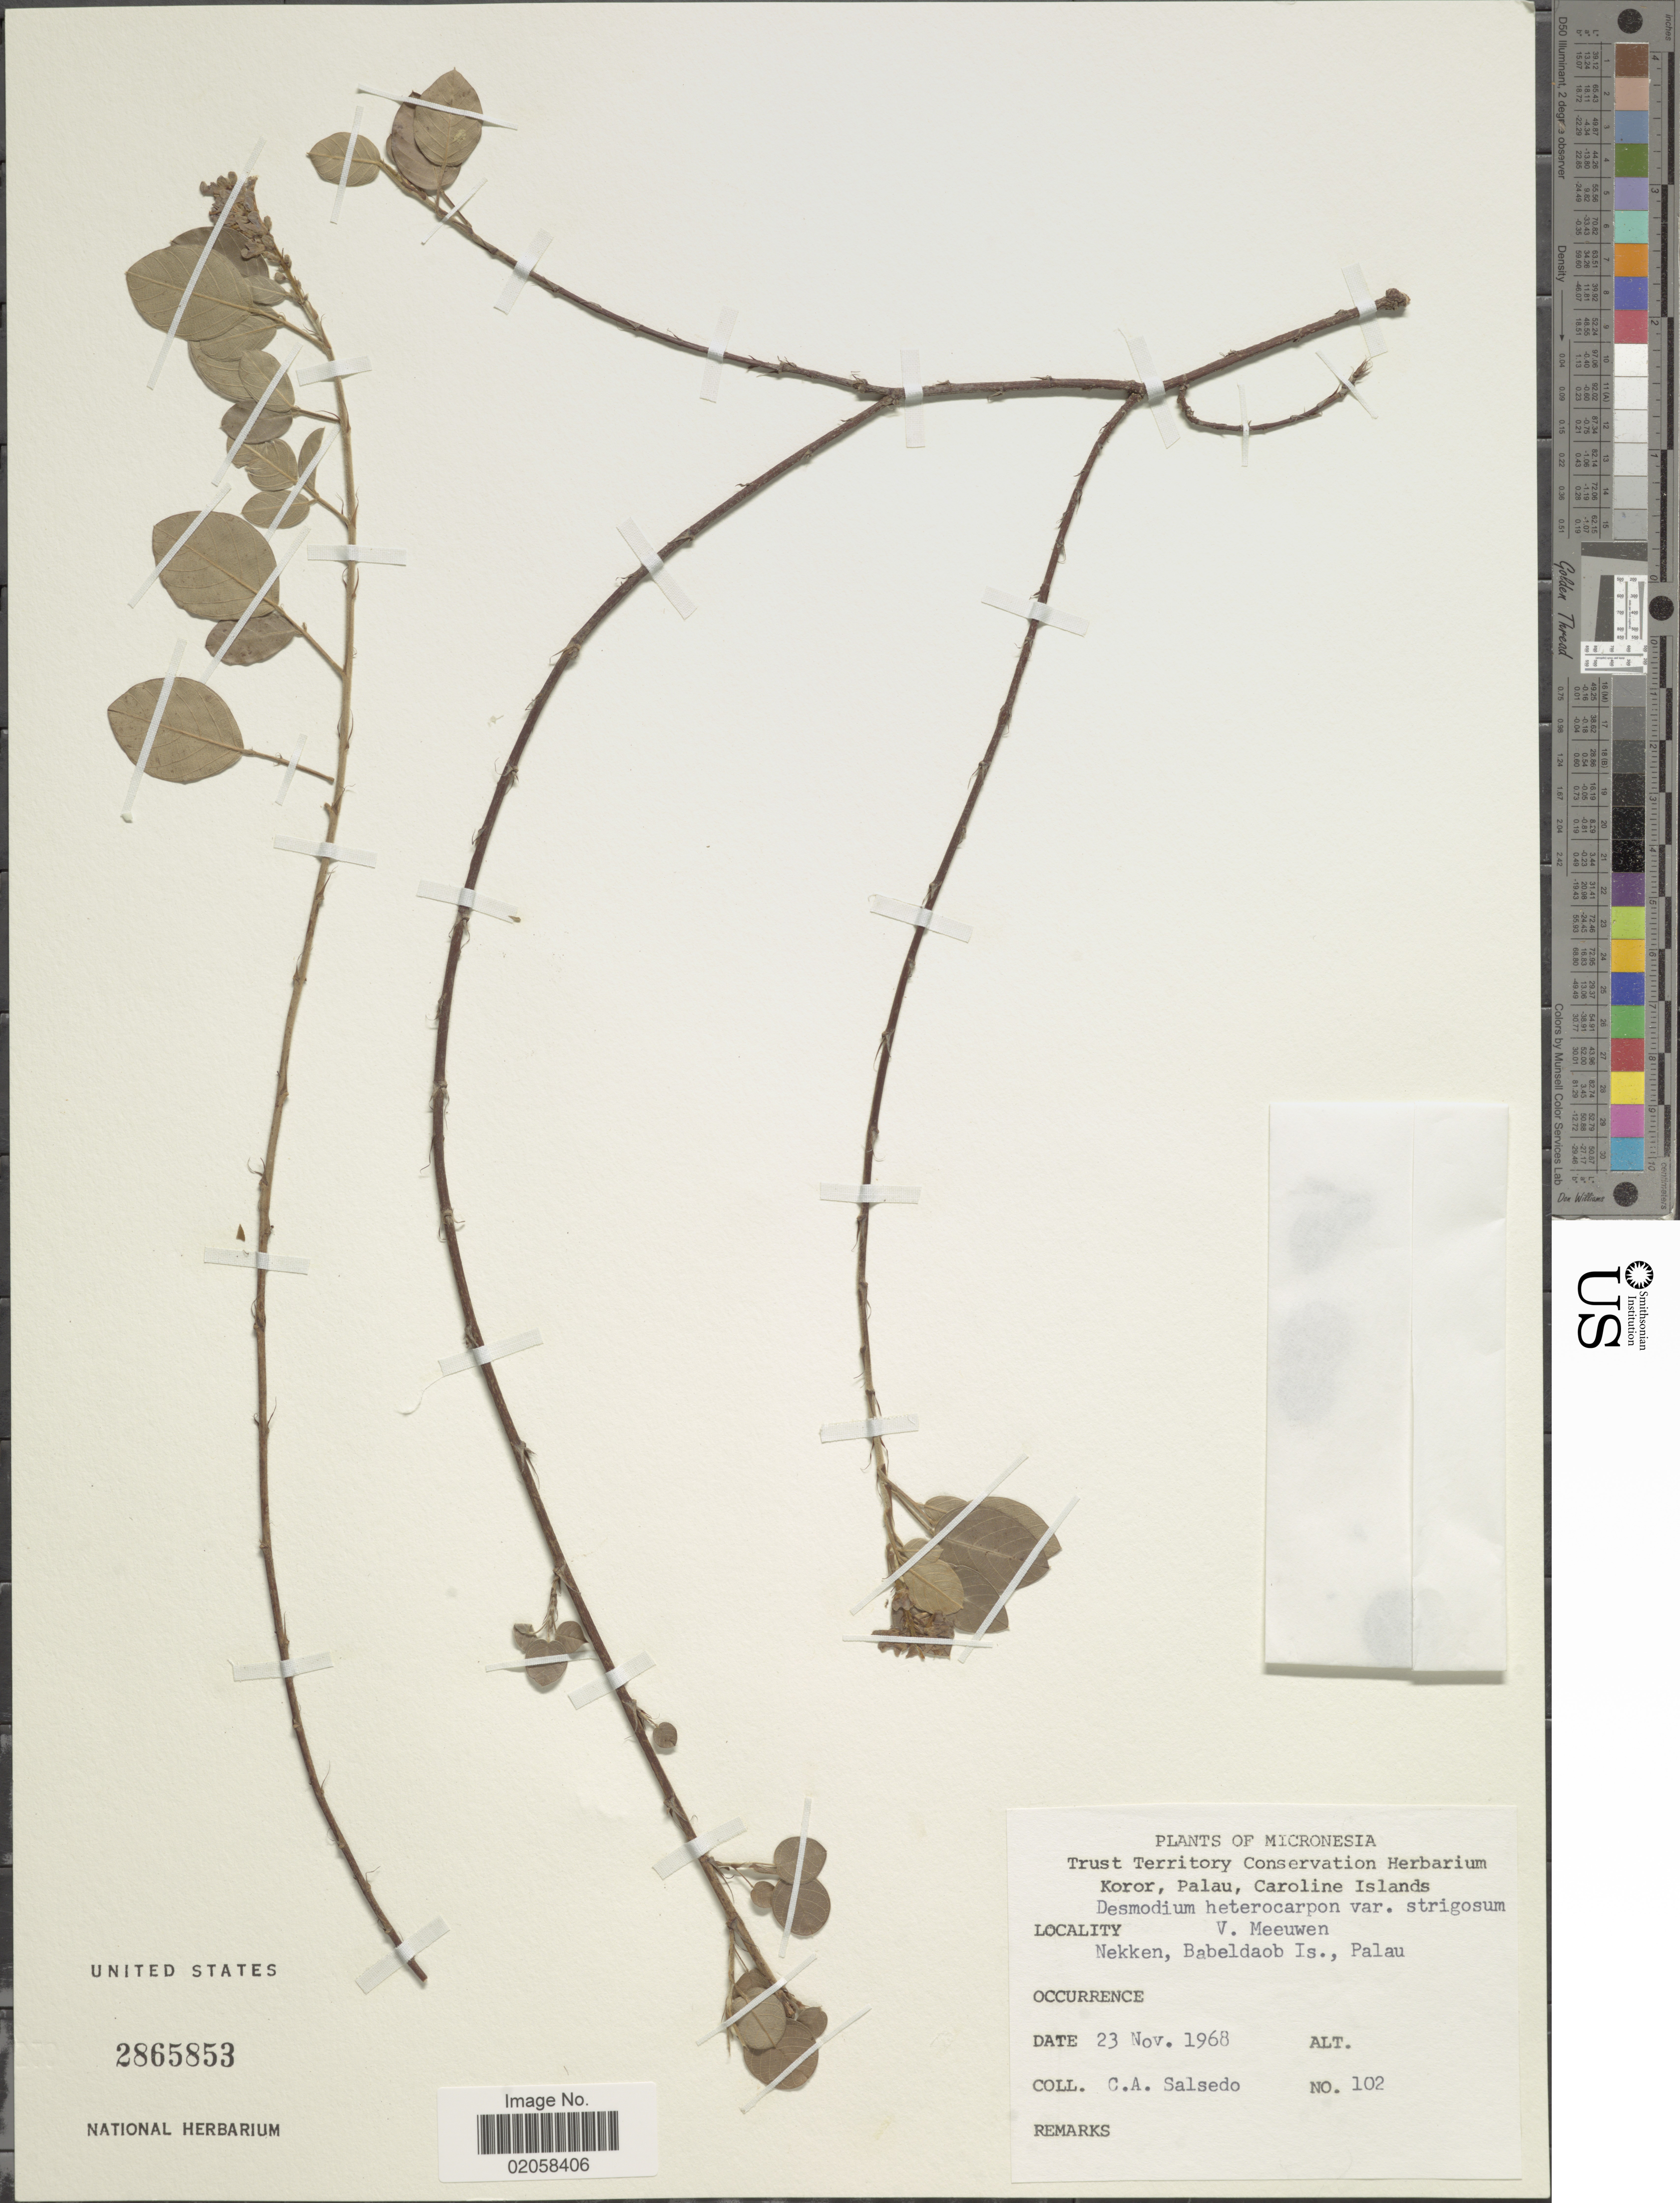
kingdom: Plantae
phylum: Tracheophyta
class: Magnoliopsida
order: Fabales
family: Fabaceae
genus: Grona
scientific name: Grona heterocarpos var. strigosa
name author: (Meeuwen) H. Ohashi & K. Ohashi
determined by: Strong, Mark T., (BOT), Smithsonian Institution - National Museum of Natural History (UNITED STATES)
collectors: C.A. Salsedo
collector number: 102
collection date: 1968-11-23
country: Palau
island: Babeldaob [Babelthuap]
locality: Micronesia, V. Meeuwen, Nekken, Babeldaob Is., Palau.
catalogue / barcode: US 2865853